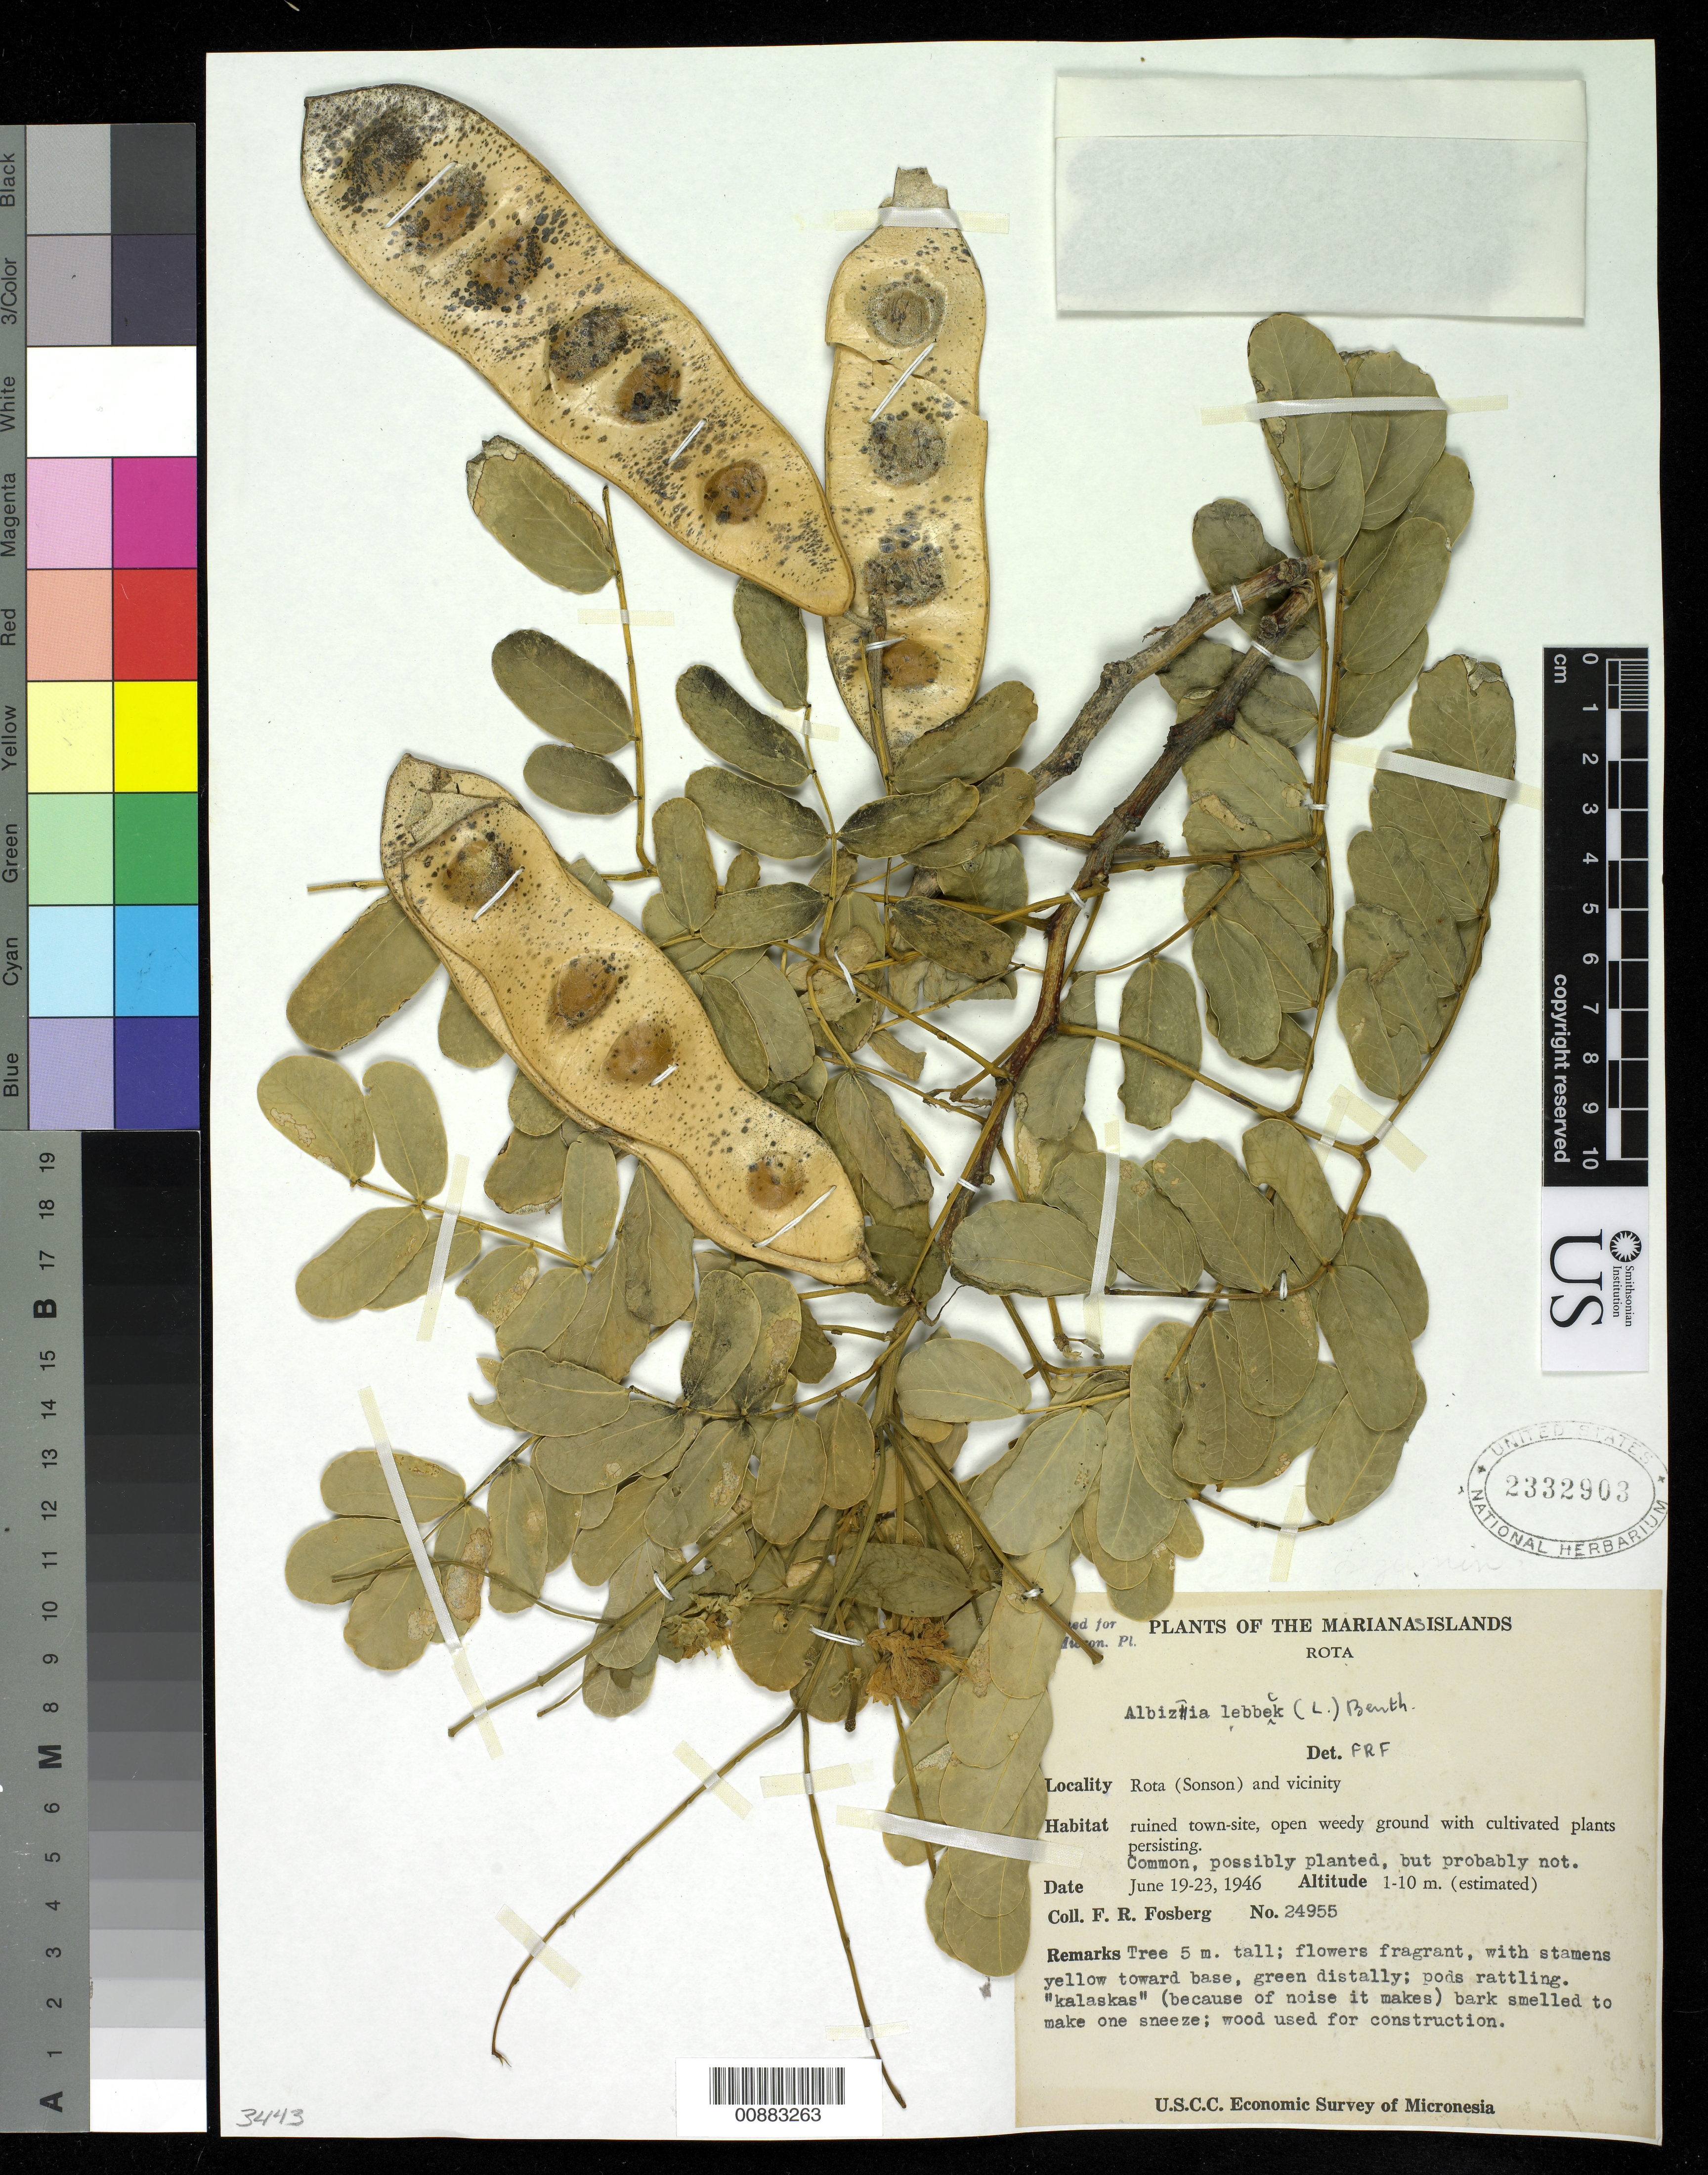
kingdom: Plantae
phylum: Tracheophyta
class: Magnoliopsida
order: Fabales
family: Fabaceae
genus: Albizia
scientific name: Albizia lebbeck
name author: (L.) Benth.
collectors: F. R. Fosberg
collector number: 24955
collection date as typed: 19 Jun 1946 to 23 Jun 1946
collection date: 1946-06-19/1946-06-23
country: Northern Mariana Islands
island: Rota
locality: Sonson and vicinity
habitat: Ruined town-site, open weedy ground with cultivated plants persisting. Common, possibly planted, but probably not.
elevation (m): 1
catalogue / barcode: US 2332903